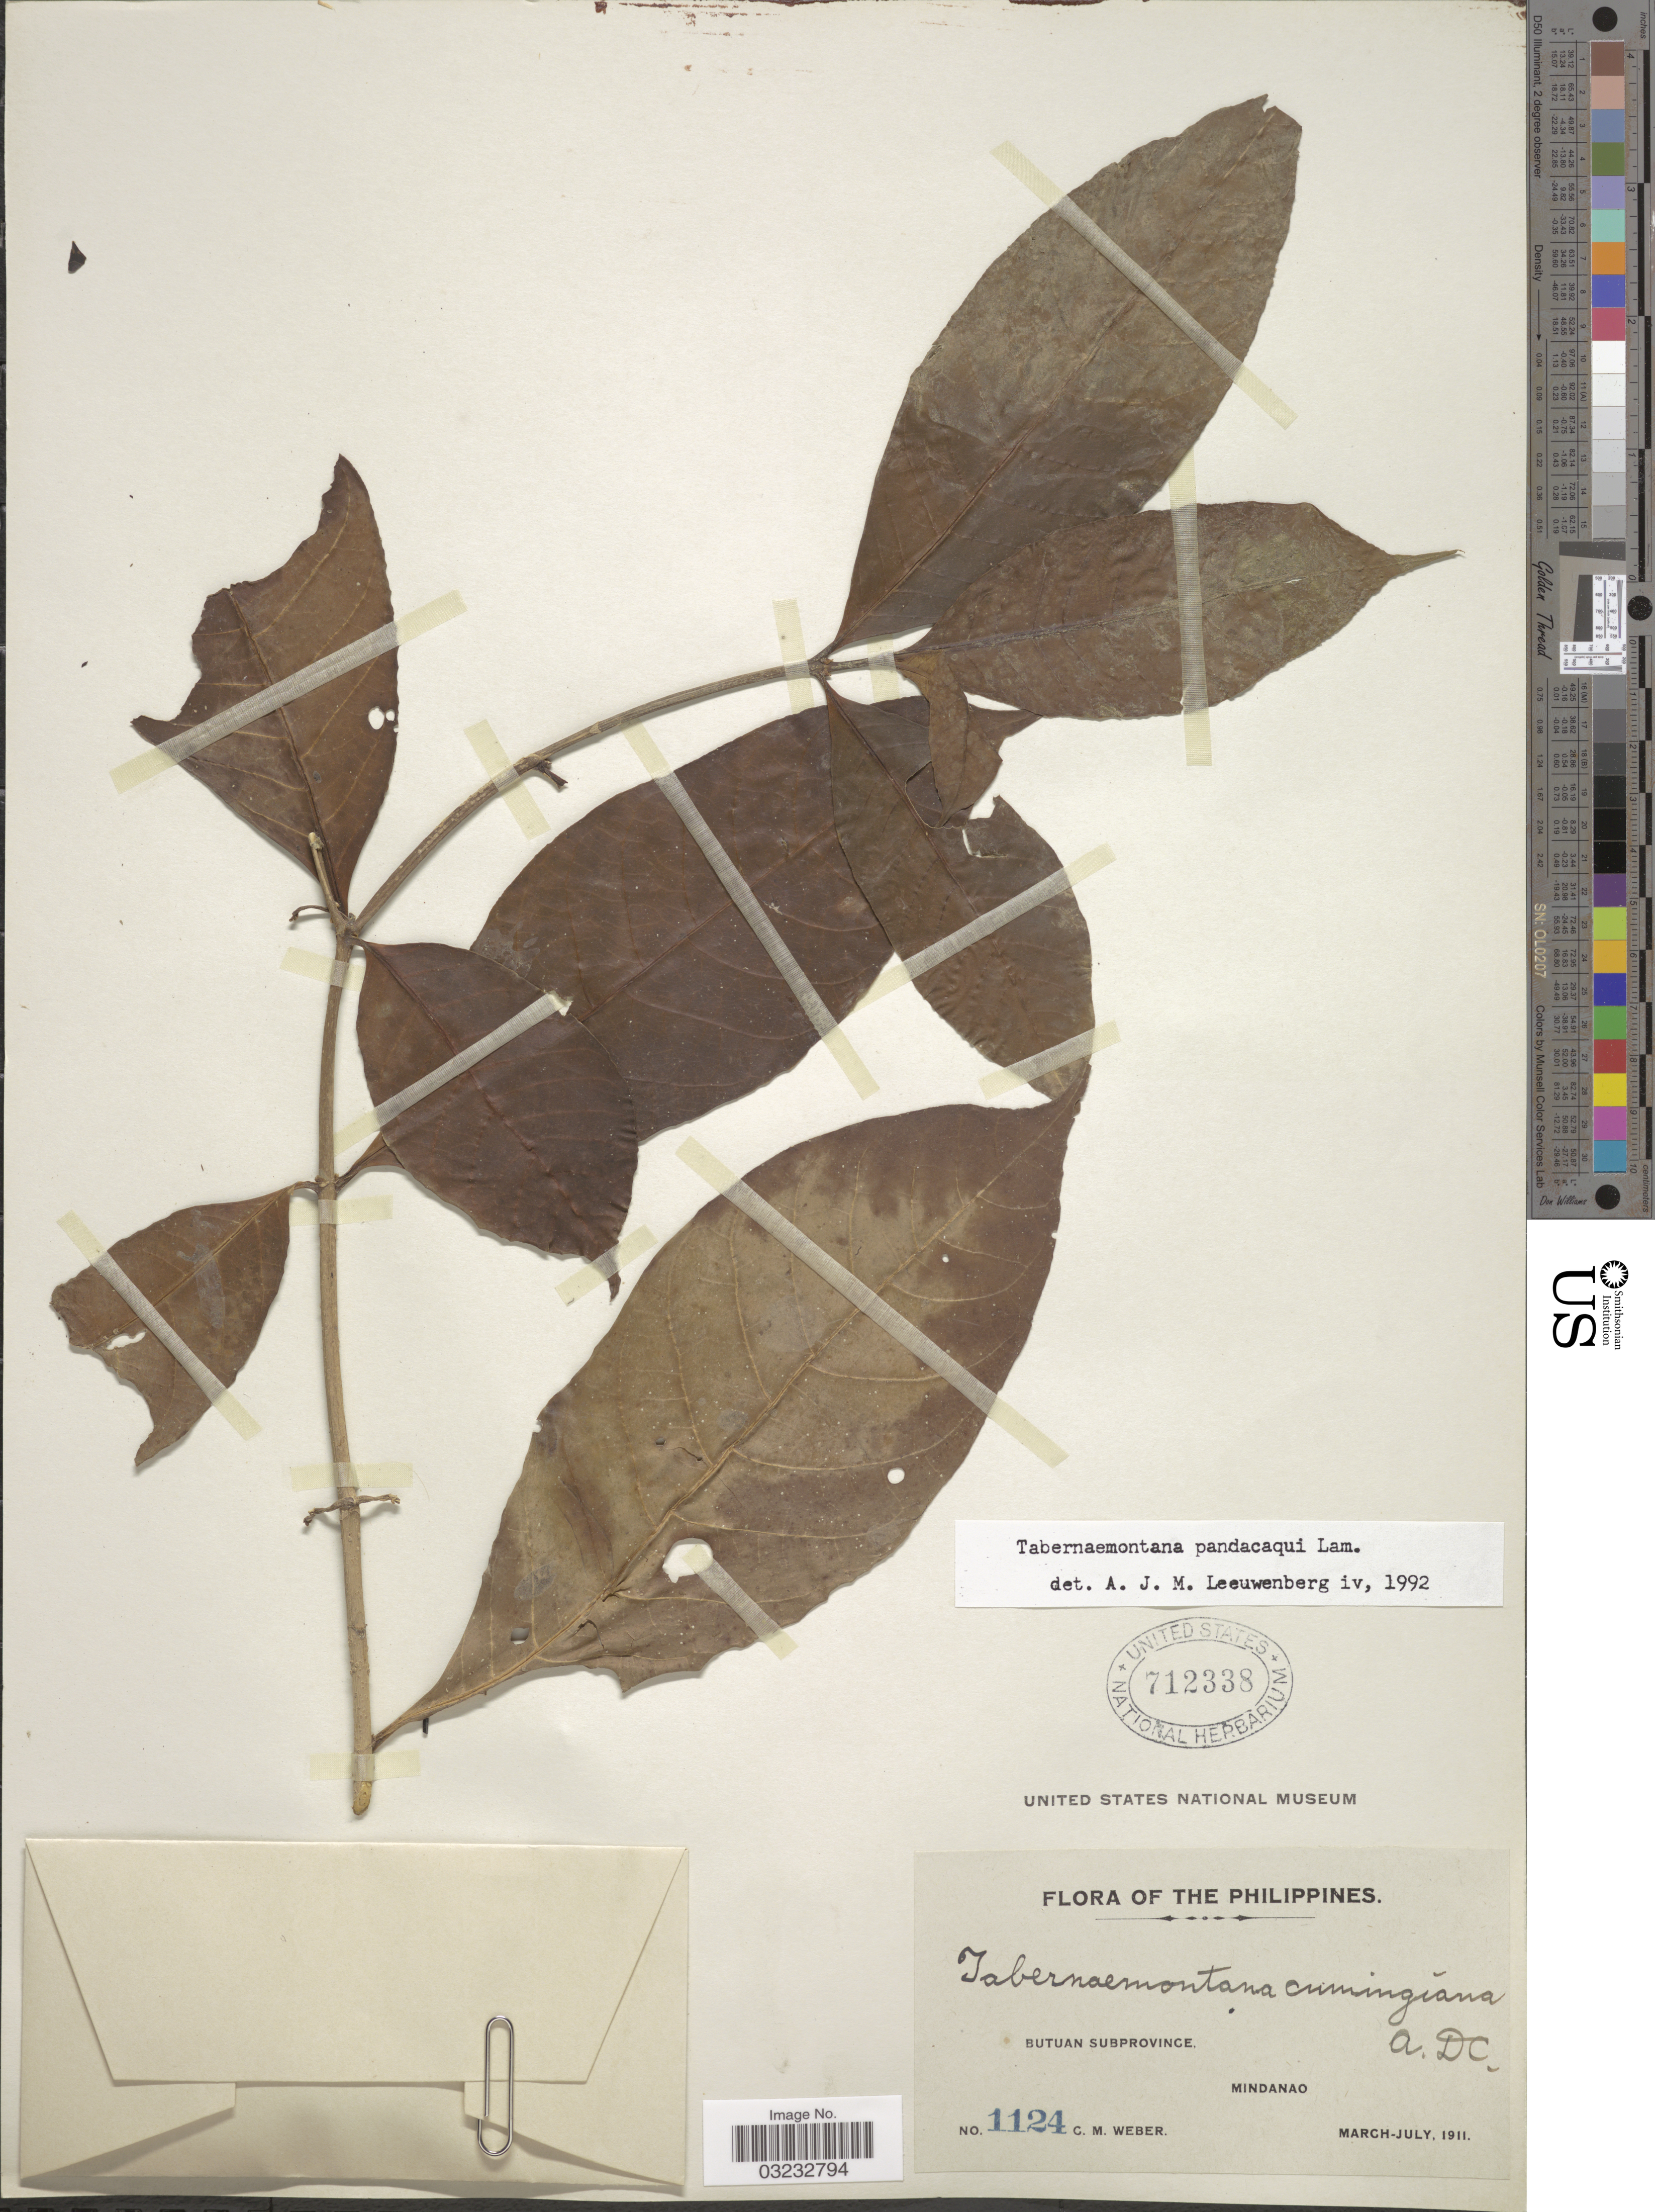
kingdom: Plantae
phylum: Tracheophyta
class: Magnoliopsida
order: Gentianales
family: Apocynaceae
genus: Tabernaemontana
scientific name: Tabernaemontana pandacaqui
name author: Poir.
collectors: C. M. Weber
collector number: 1124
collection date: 1911-03/1911-07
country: Philippines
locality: Butuan subprovince. Mindanao.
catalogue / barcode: US 712338